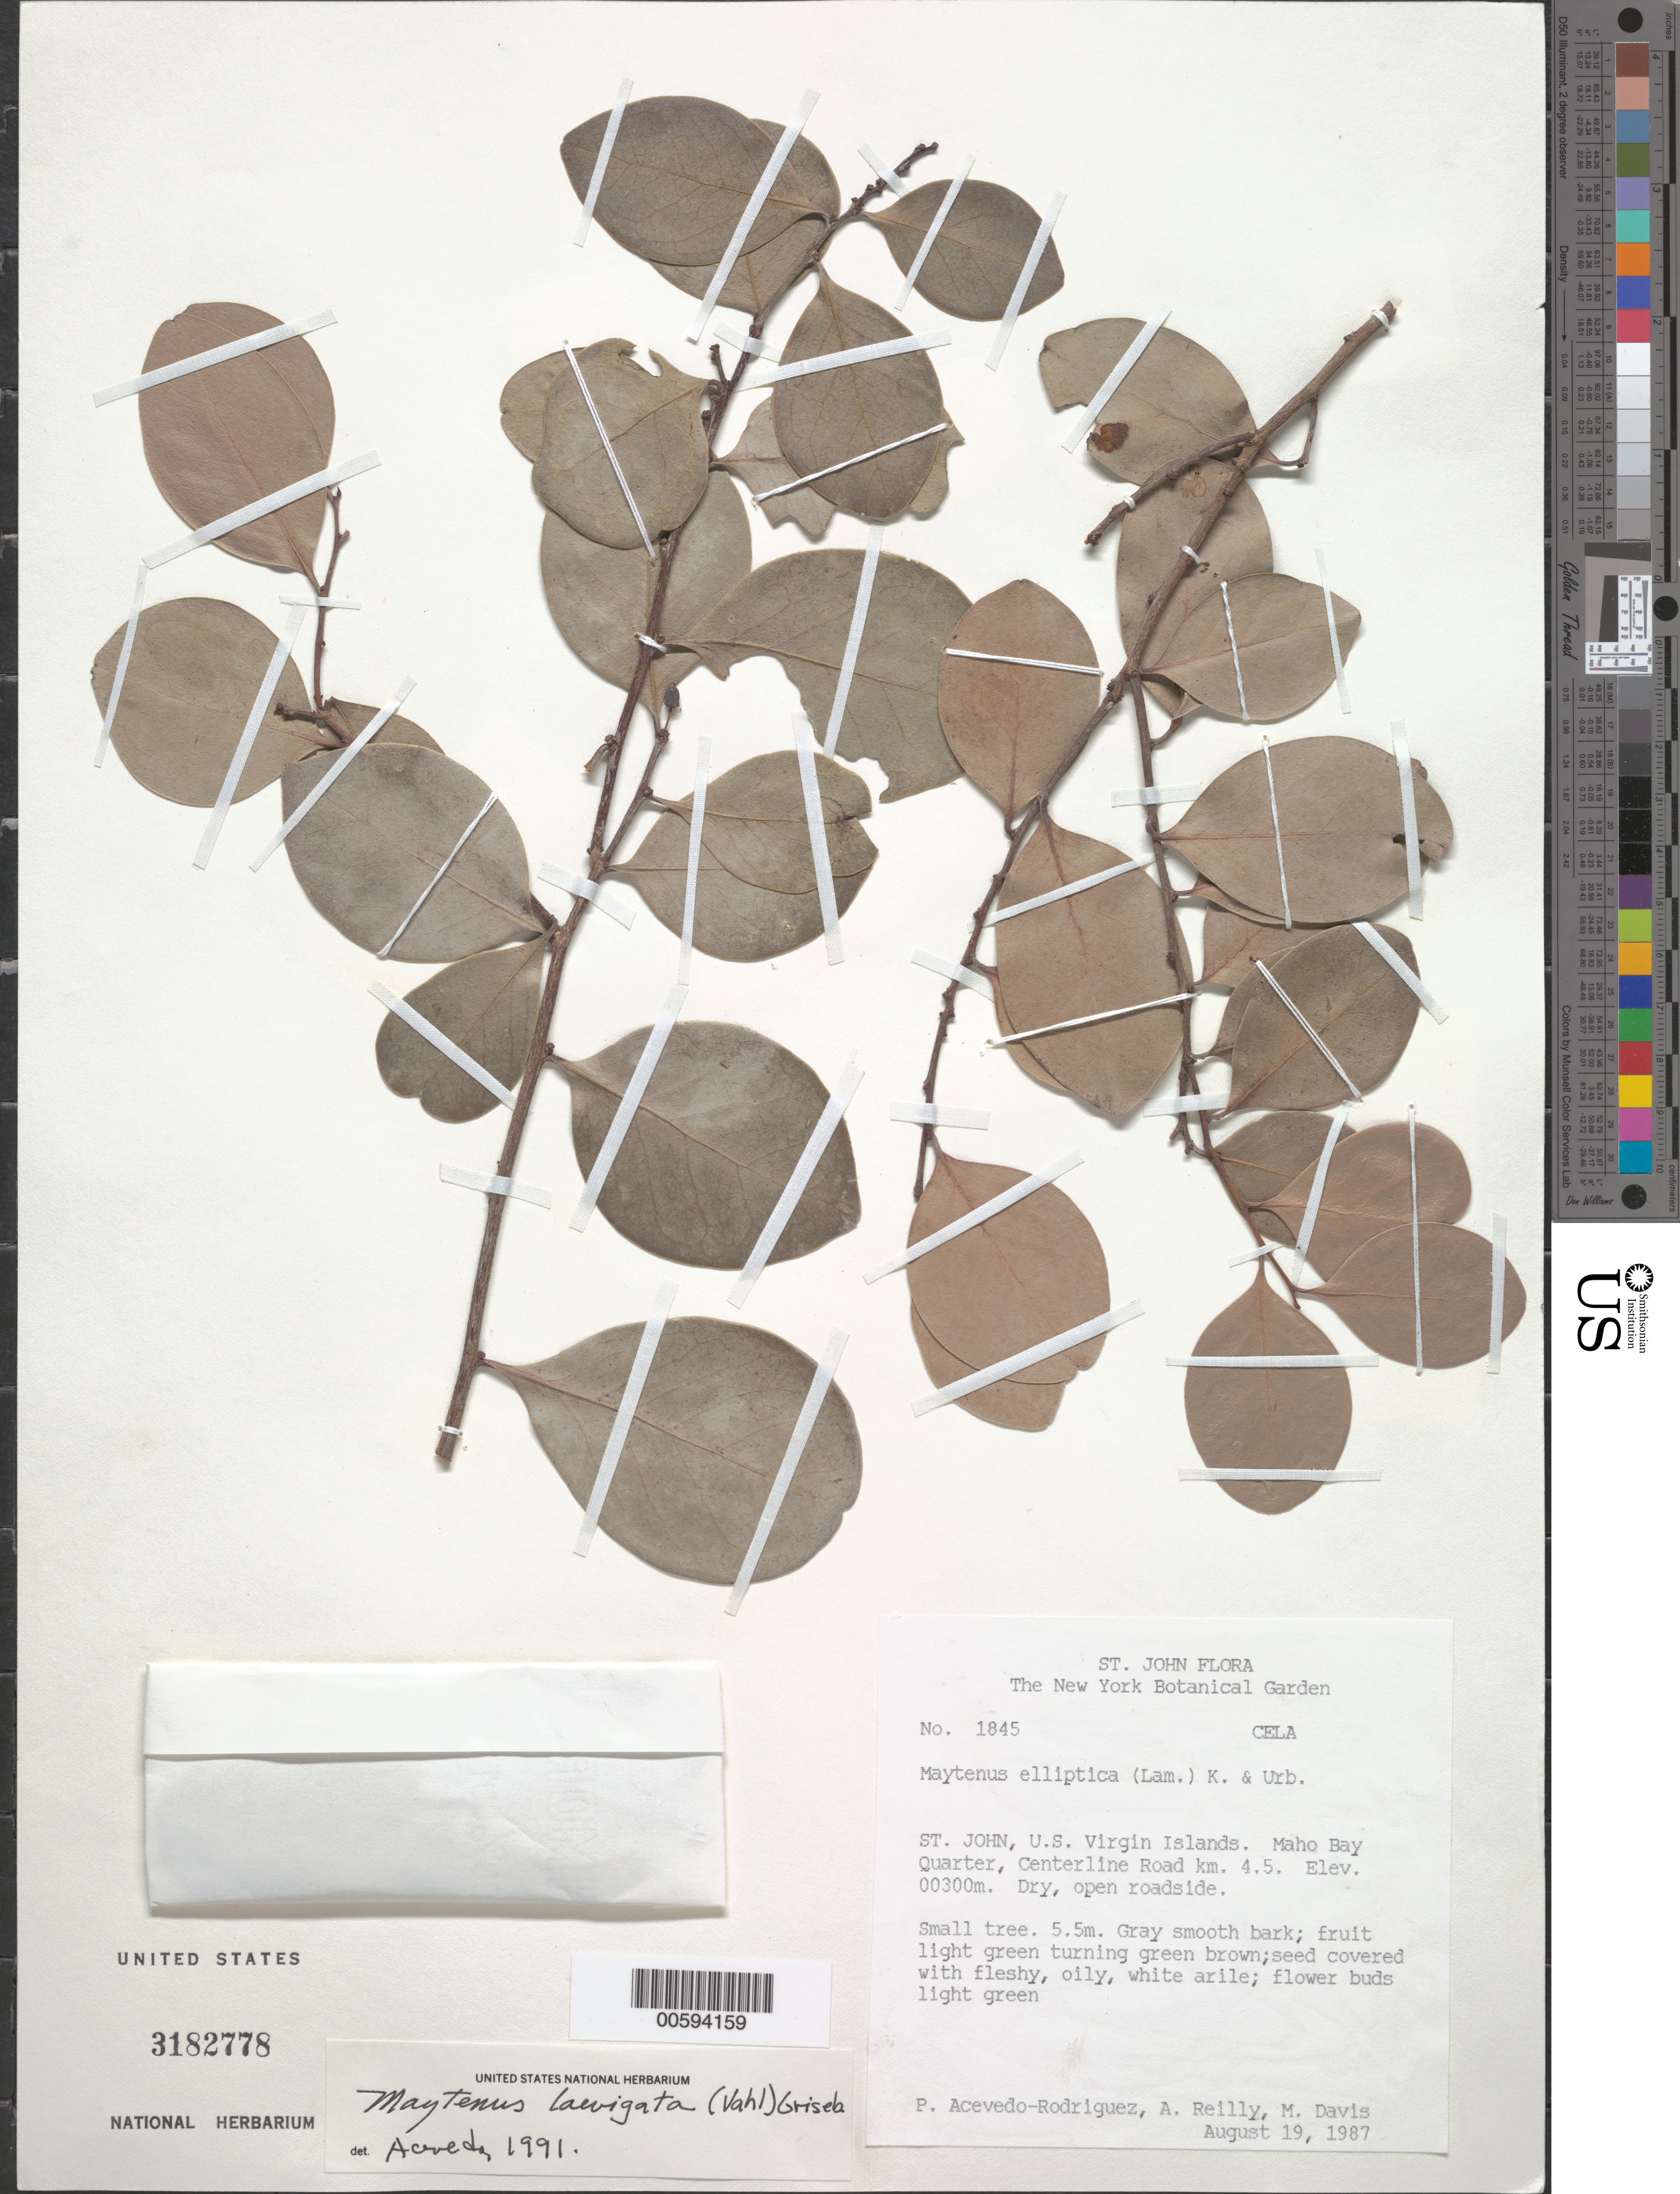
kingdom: Plantae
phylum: Tracheophyta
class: Magnoliopsida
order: Celastrales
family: Celastraceae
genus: Maytenus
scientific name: Maytenus cymosa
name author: Krug & Urb.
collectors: P. Acevedo-Rodr., A. Reilly & M. Davis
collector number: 1845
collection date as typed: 19 Aug 1987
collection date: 1987-08-19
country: U.S. Virgin Islands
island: St. John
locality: Maho Bay Quarter; Centerline Road km. 4.5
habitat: Dry, open roadside.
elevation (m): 300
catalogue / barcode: US 3182778